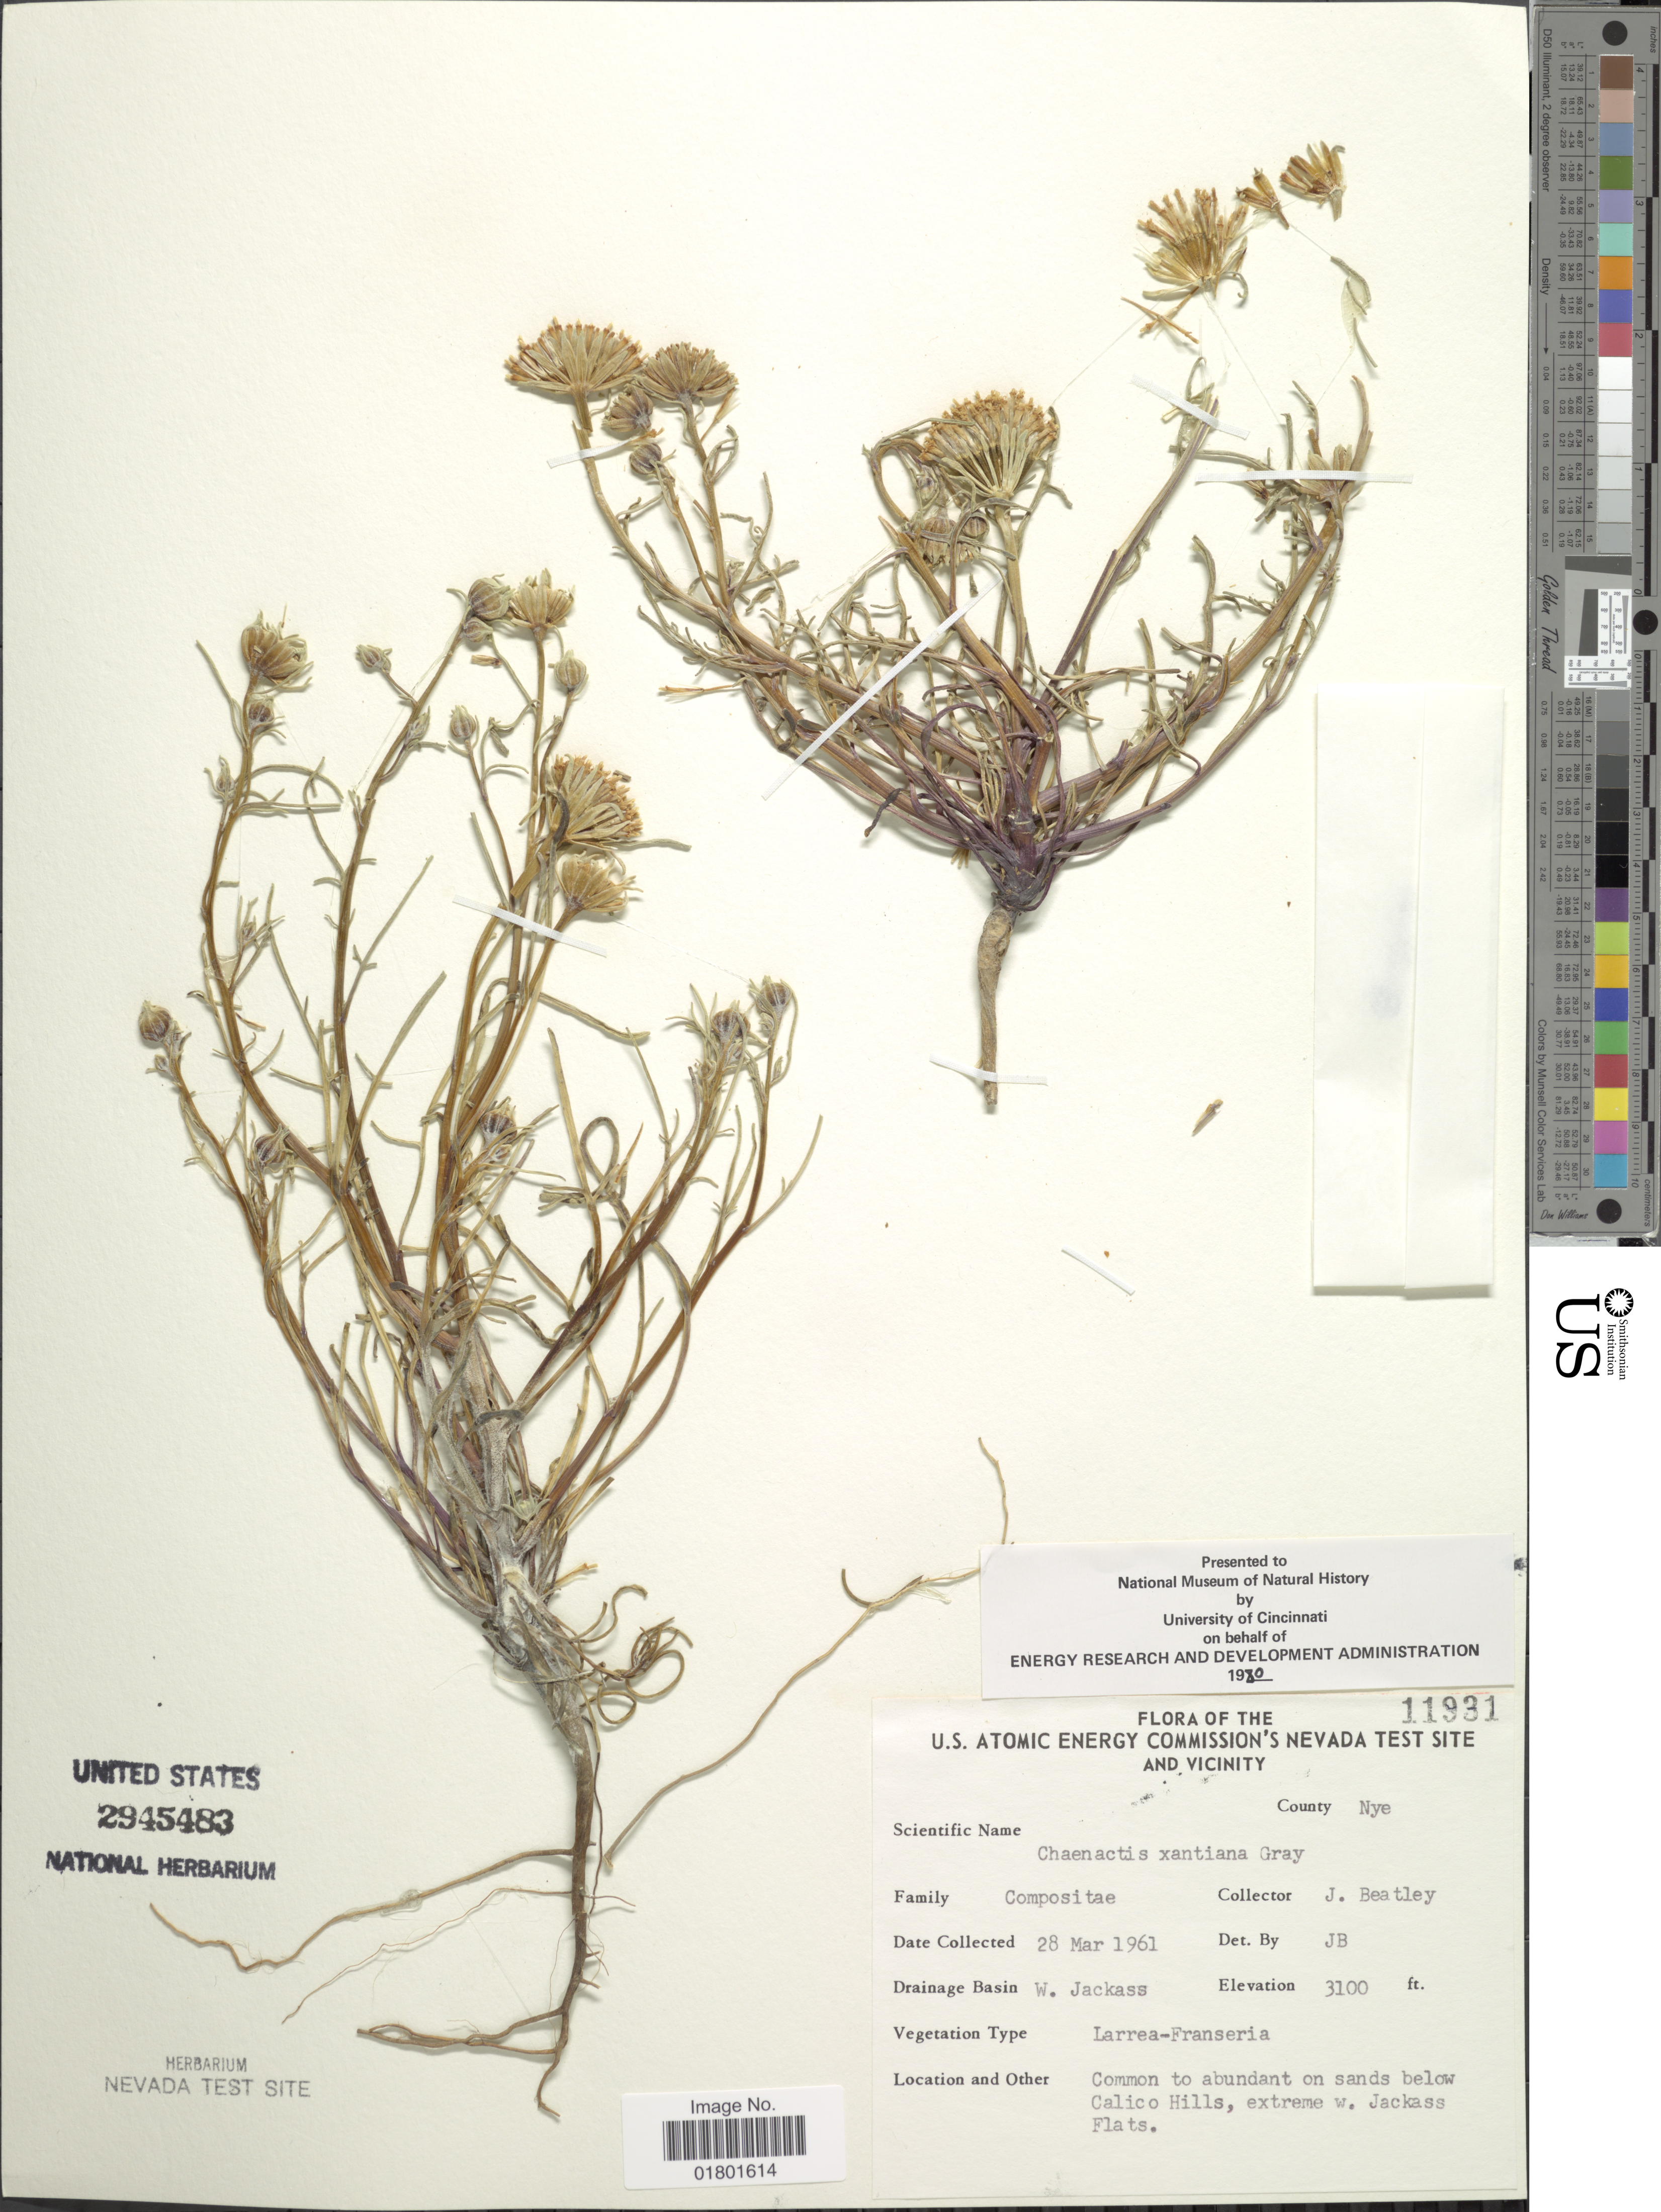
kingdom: Plantae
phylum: Tracheophyta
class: Magnoliopsida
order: Asterales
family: Asteraceae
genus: Chaenactis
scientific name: Chaenactis xantiana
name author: A. Gray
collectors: J. C. Beatley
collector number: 11931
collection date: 1961-03-25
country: United States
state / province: Nevada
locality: U. S. Atomic Energy Commission's Nevada Test Site and vicinity, County Nye, W. Jackass, below Calico Hills, extreme w. Jackass Flats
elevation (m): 945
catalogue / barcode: US 294583